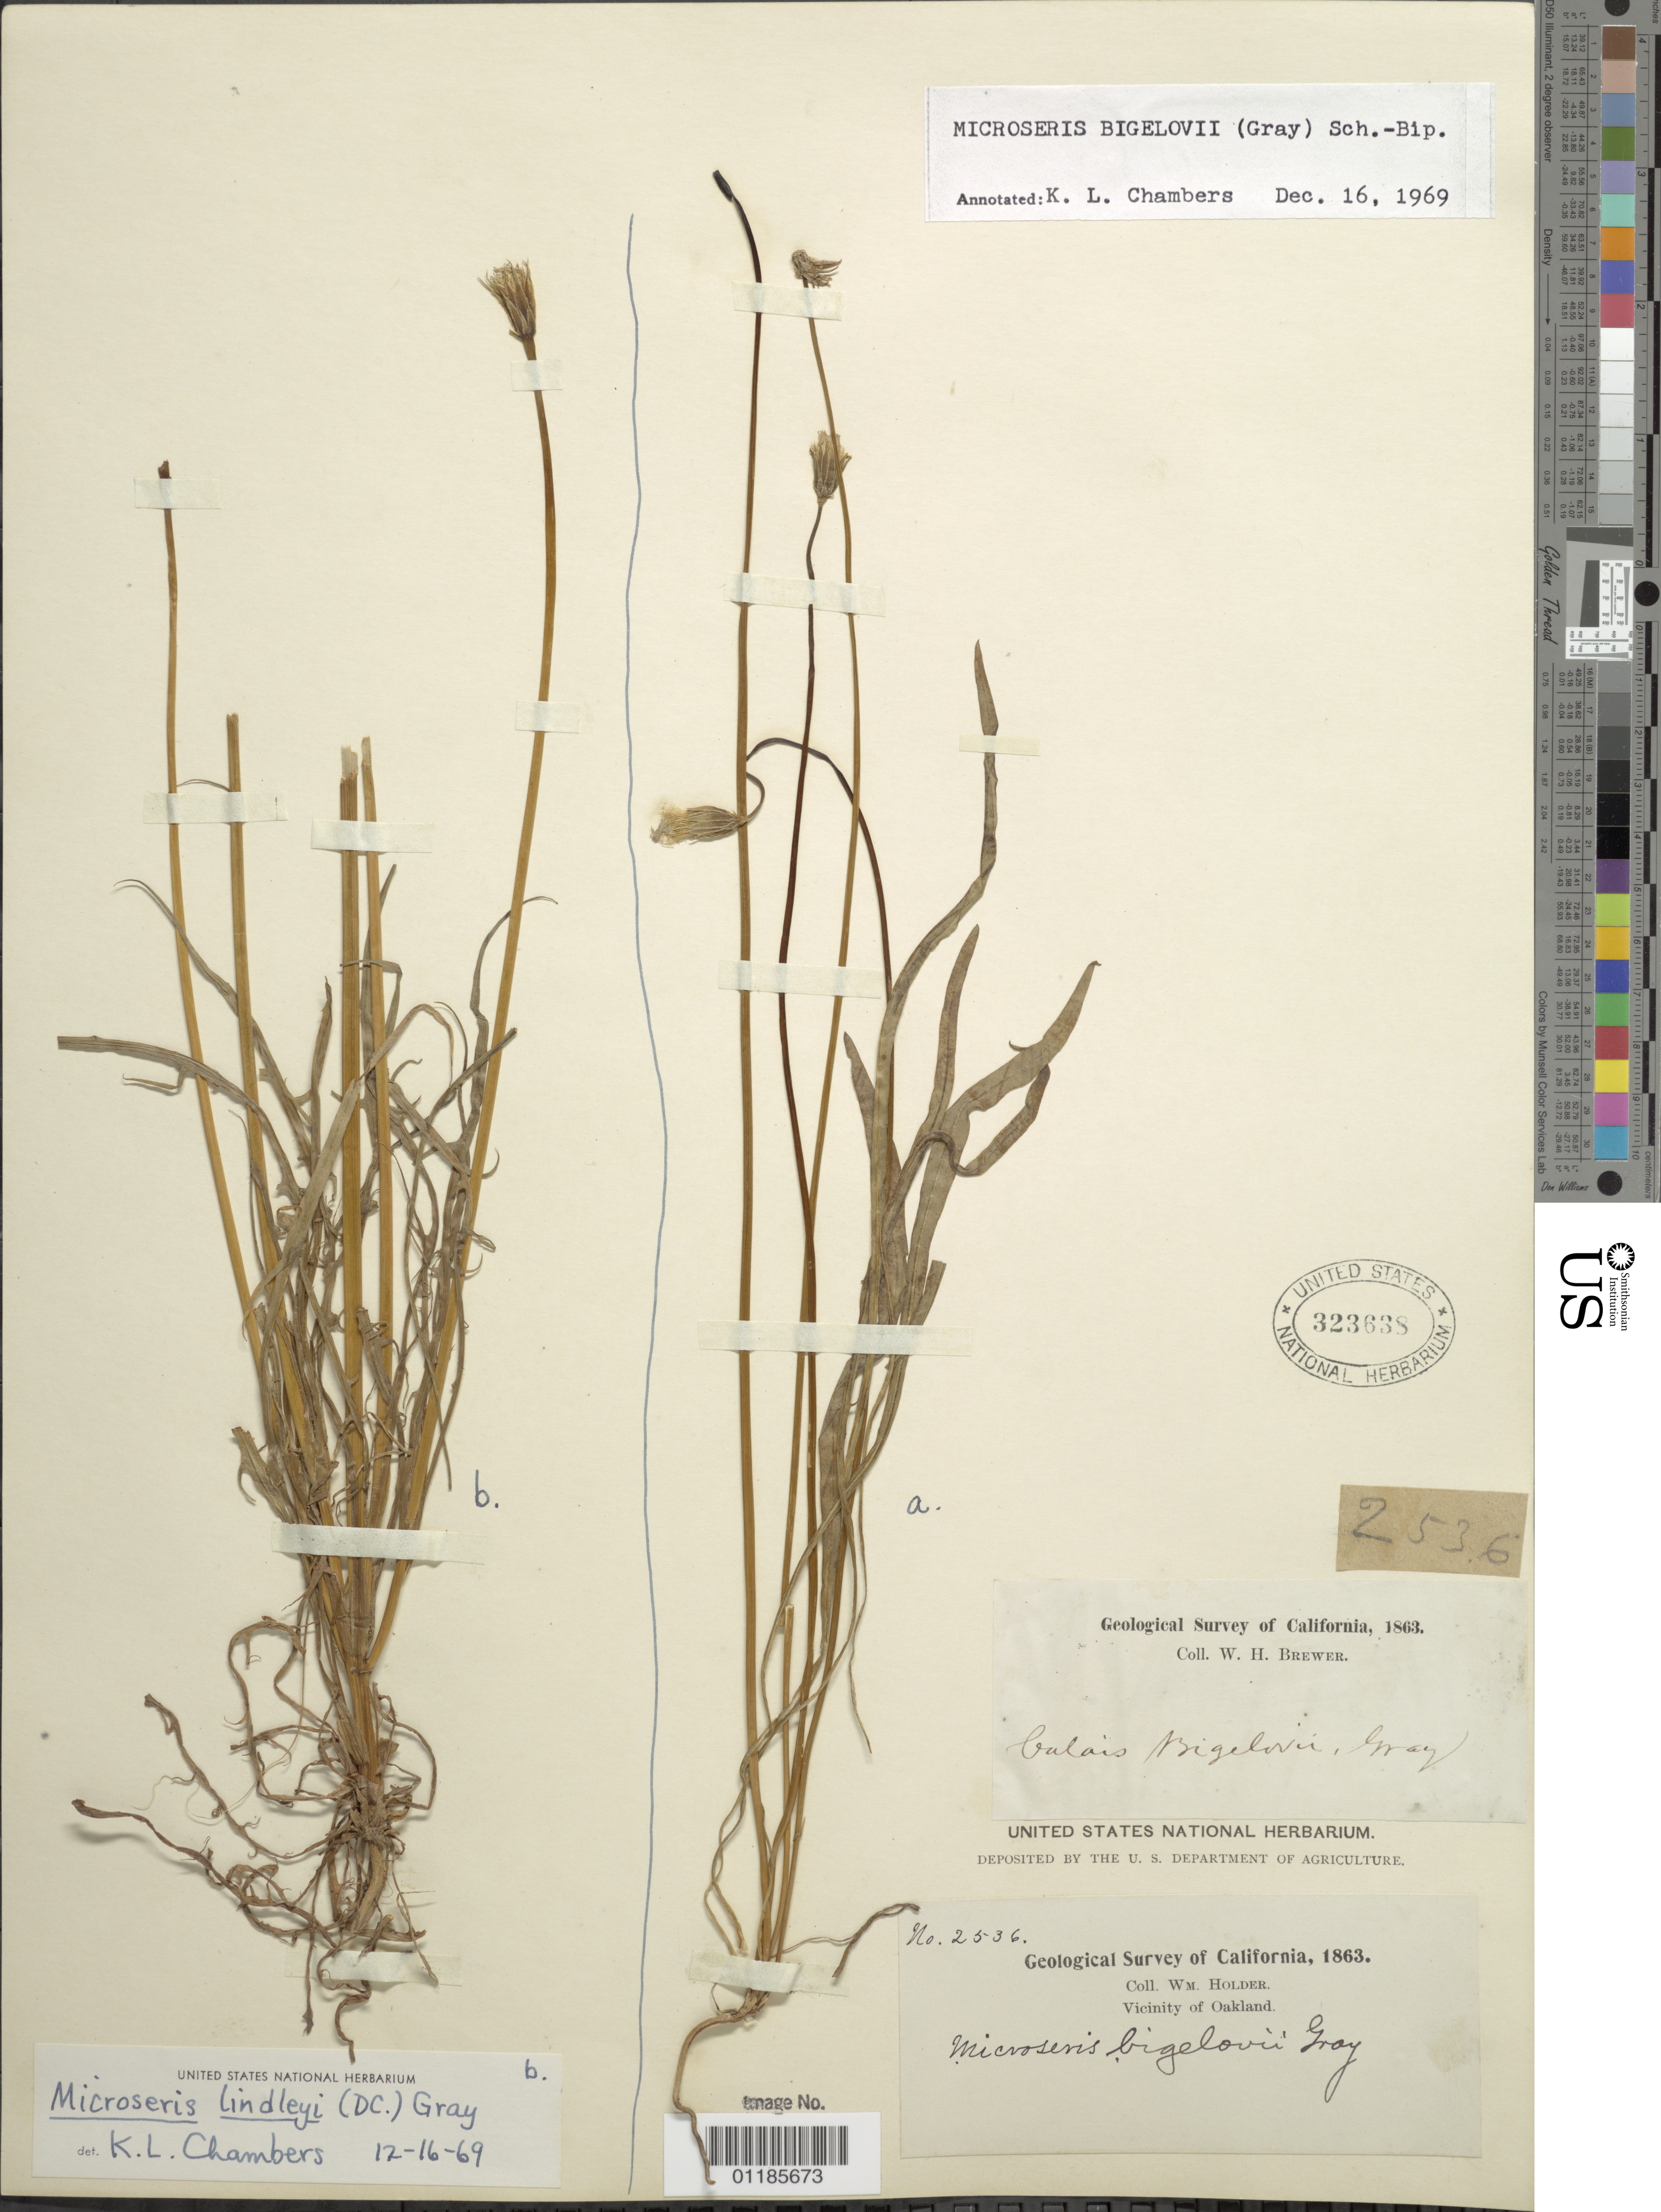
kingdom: Plantae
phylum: Tracheophyta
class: Magnoliopsida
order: Asterales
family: Asteraceae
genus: Microseris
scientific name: Microseris bigelovii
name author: (A. Gray) Sch. Bip.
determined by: Chambers, K. L.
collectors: W. Holder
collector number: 2536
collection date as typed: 1863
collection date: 1863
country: United States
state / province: California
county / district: Alameda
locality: Vicinity of Oakland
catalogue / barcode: US 323638